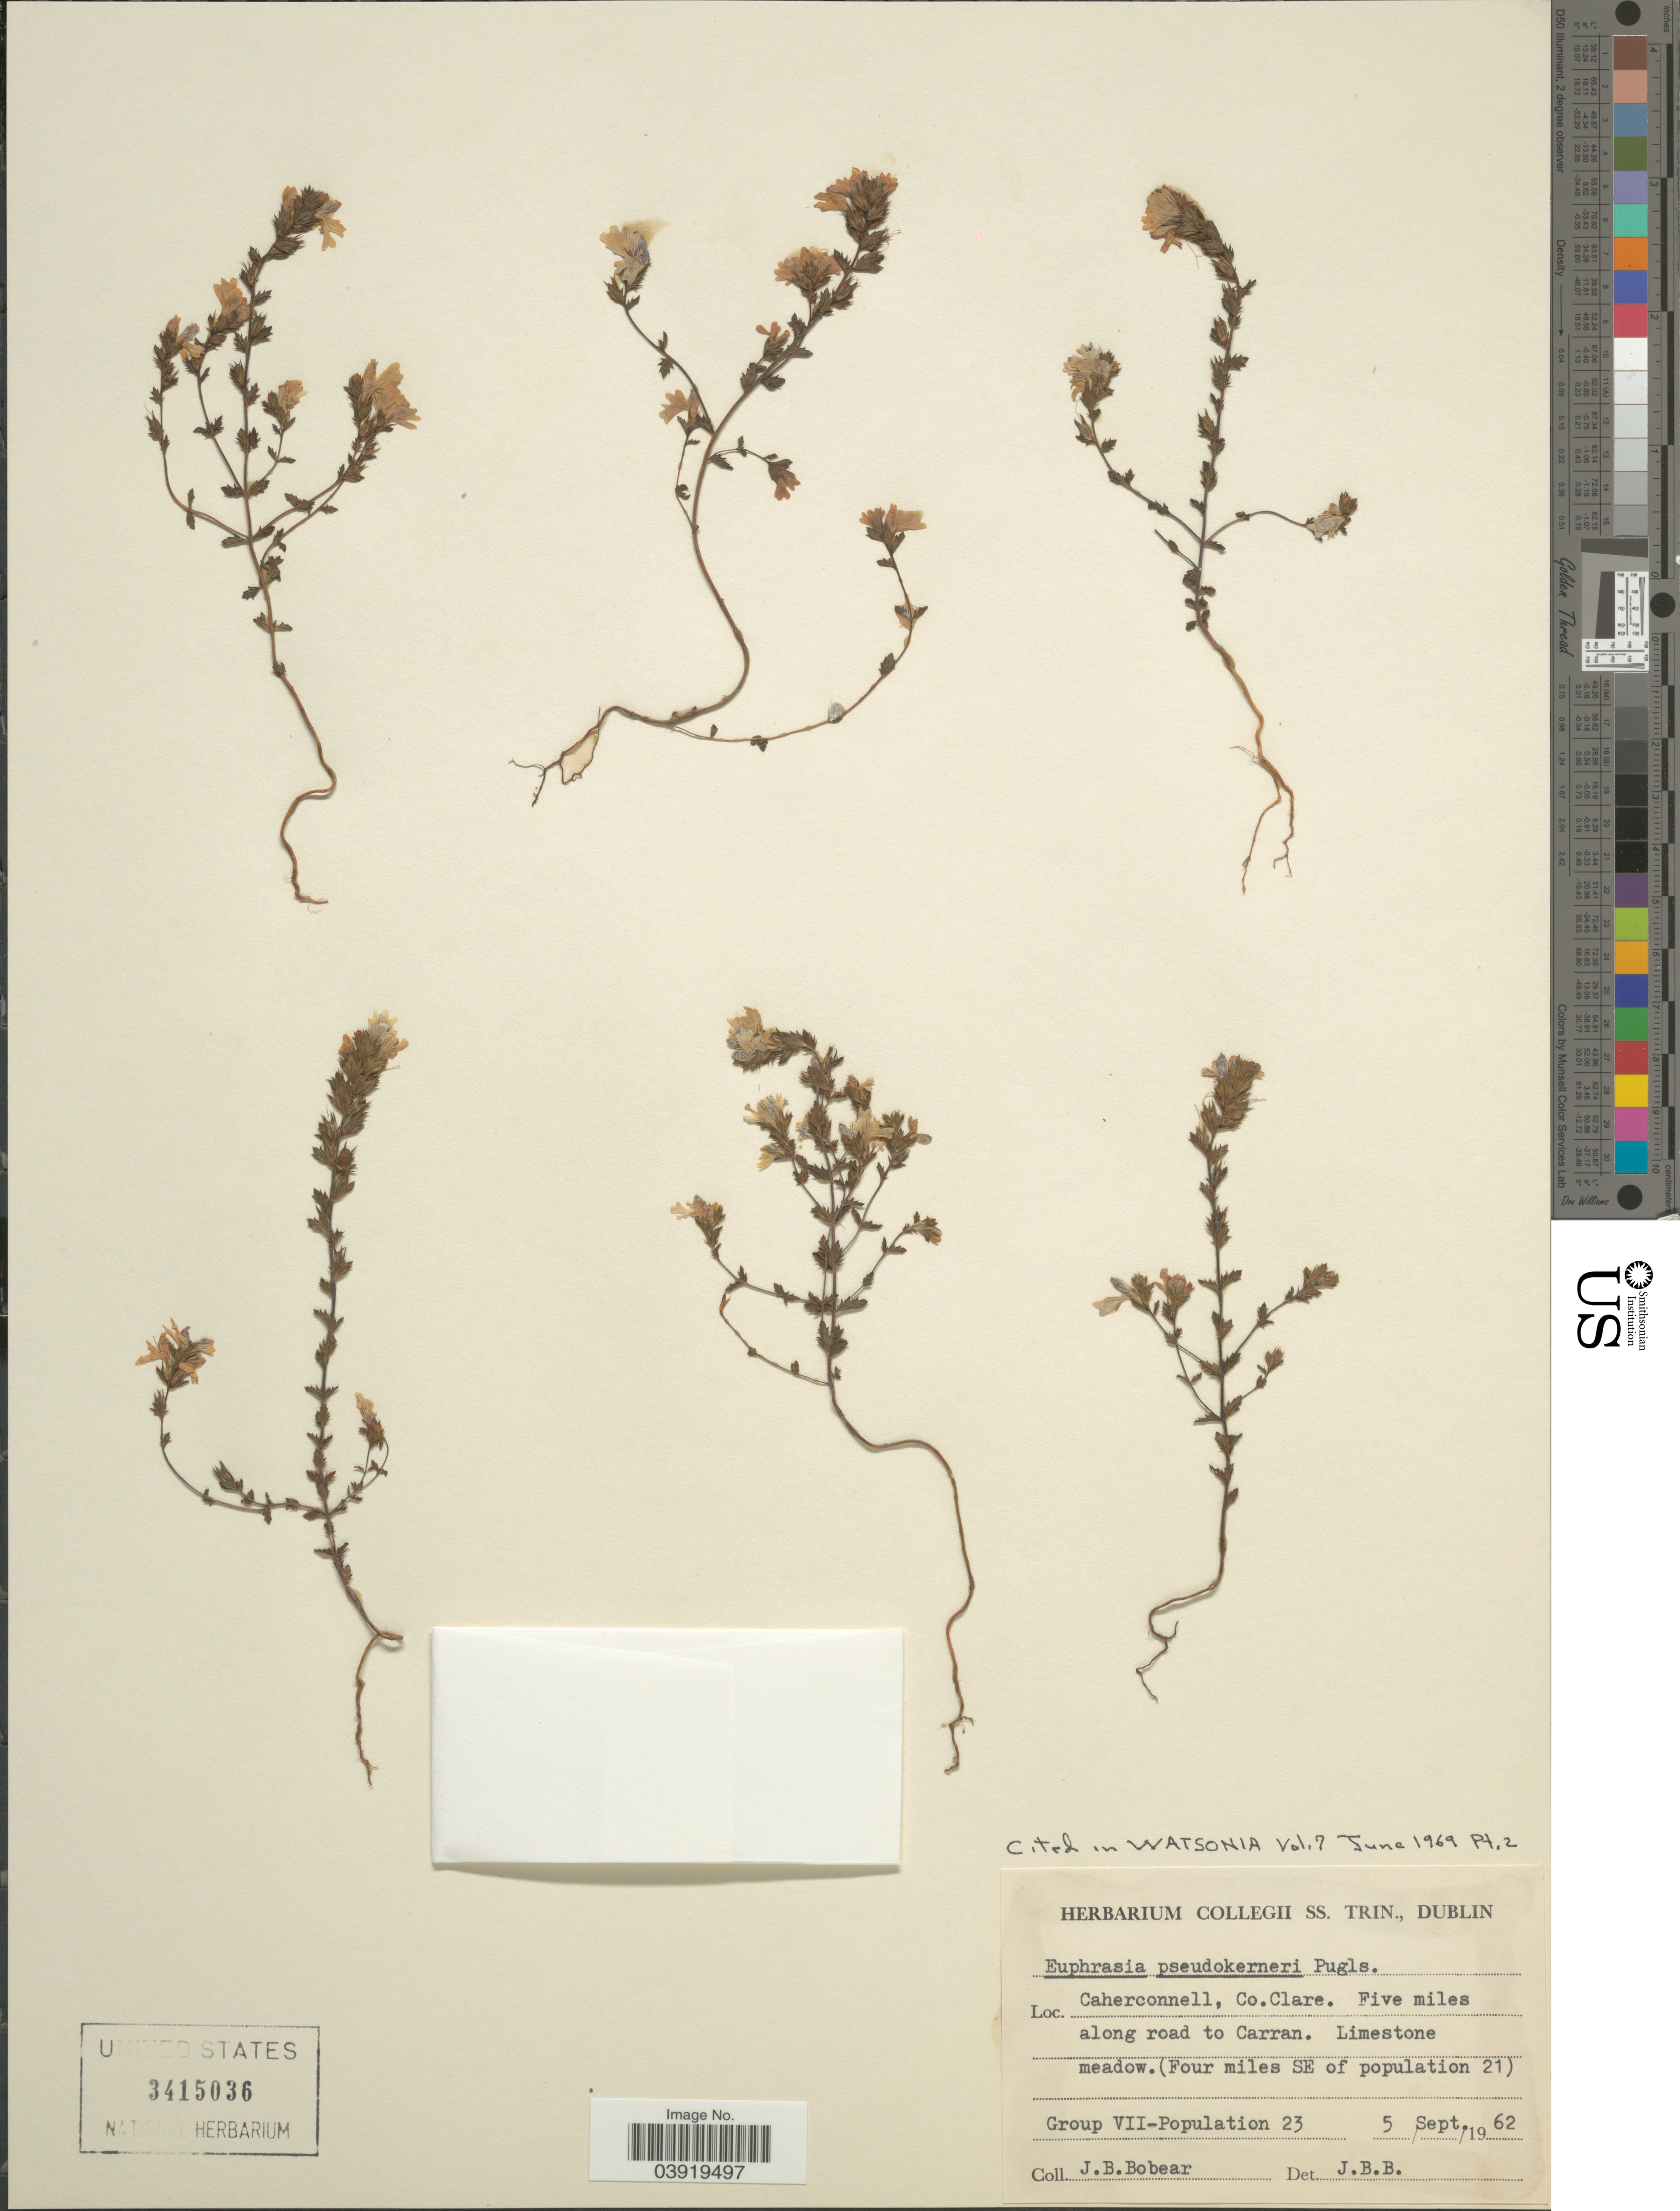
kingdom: Plantae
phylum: Tracheophyta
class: Magnoliopsida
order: Lamiales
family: Orobanchaceae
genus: Euphrasia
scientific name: Euphrasia pseudokemeri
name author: Pugsley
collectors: J. Bobear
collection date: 1962-09-05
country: Ireland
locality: Caherconnell, Co. Clare. Two miles along road to Carran. Limestone meadow. (Four mile SE of population 21).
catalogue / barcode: US 3415036